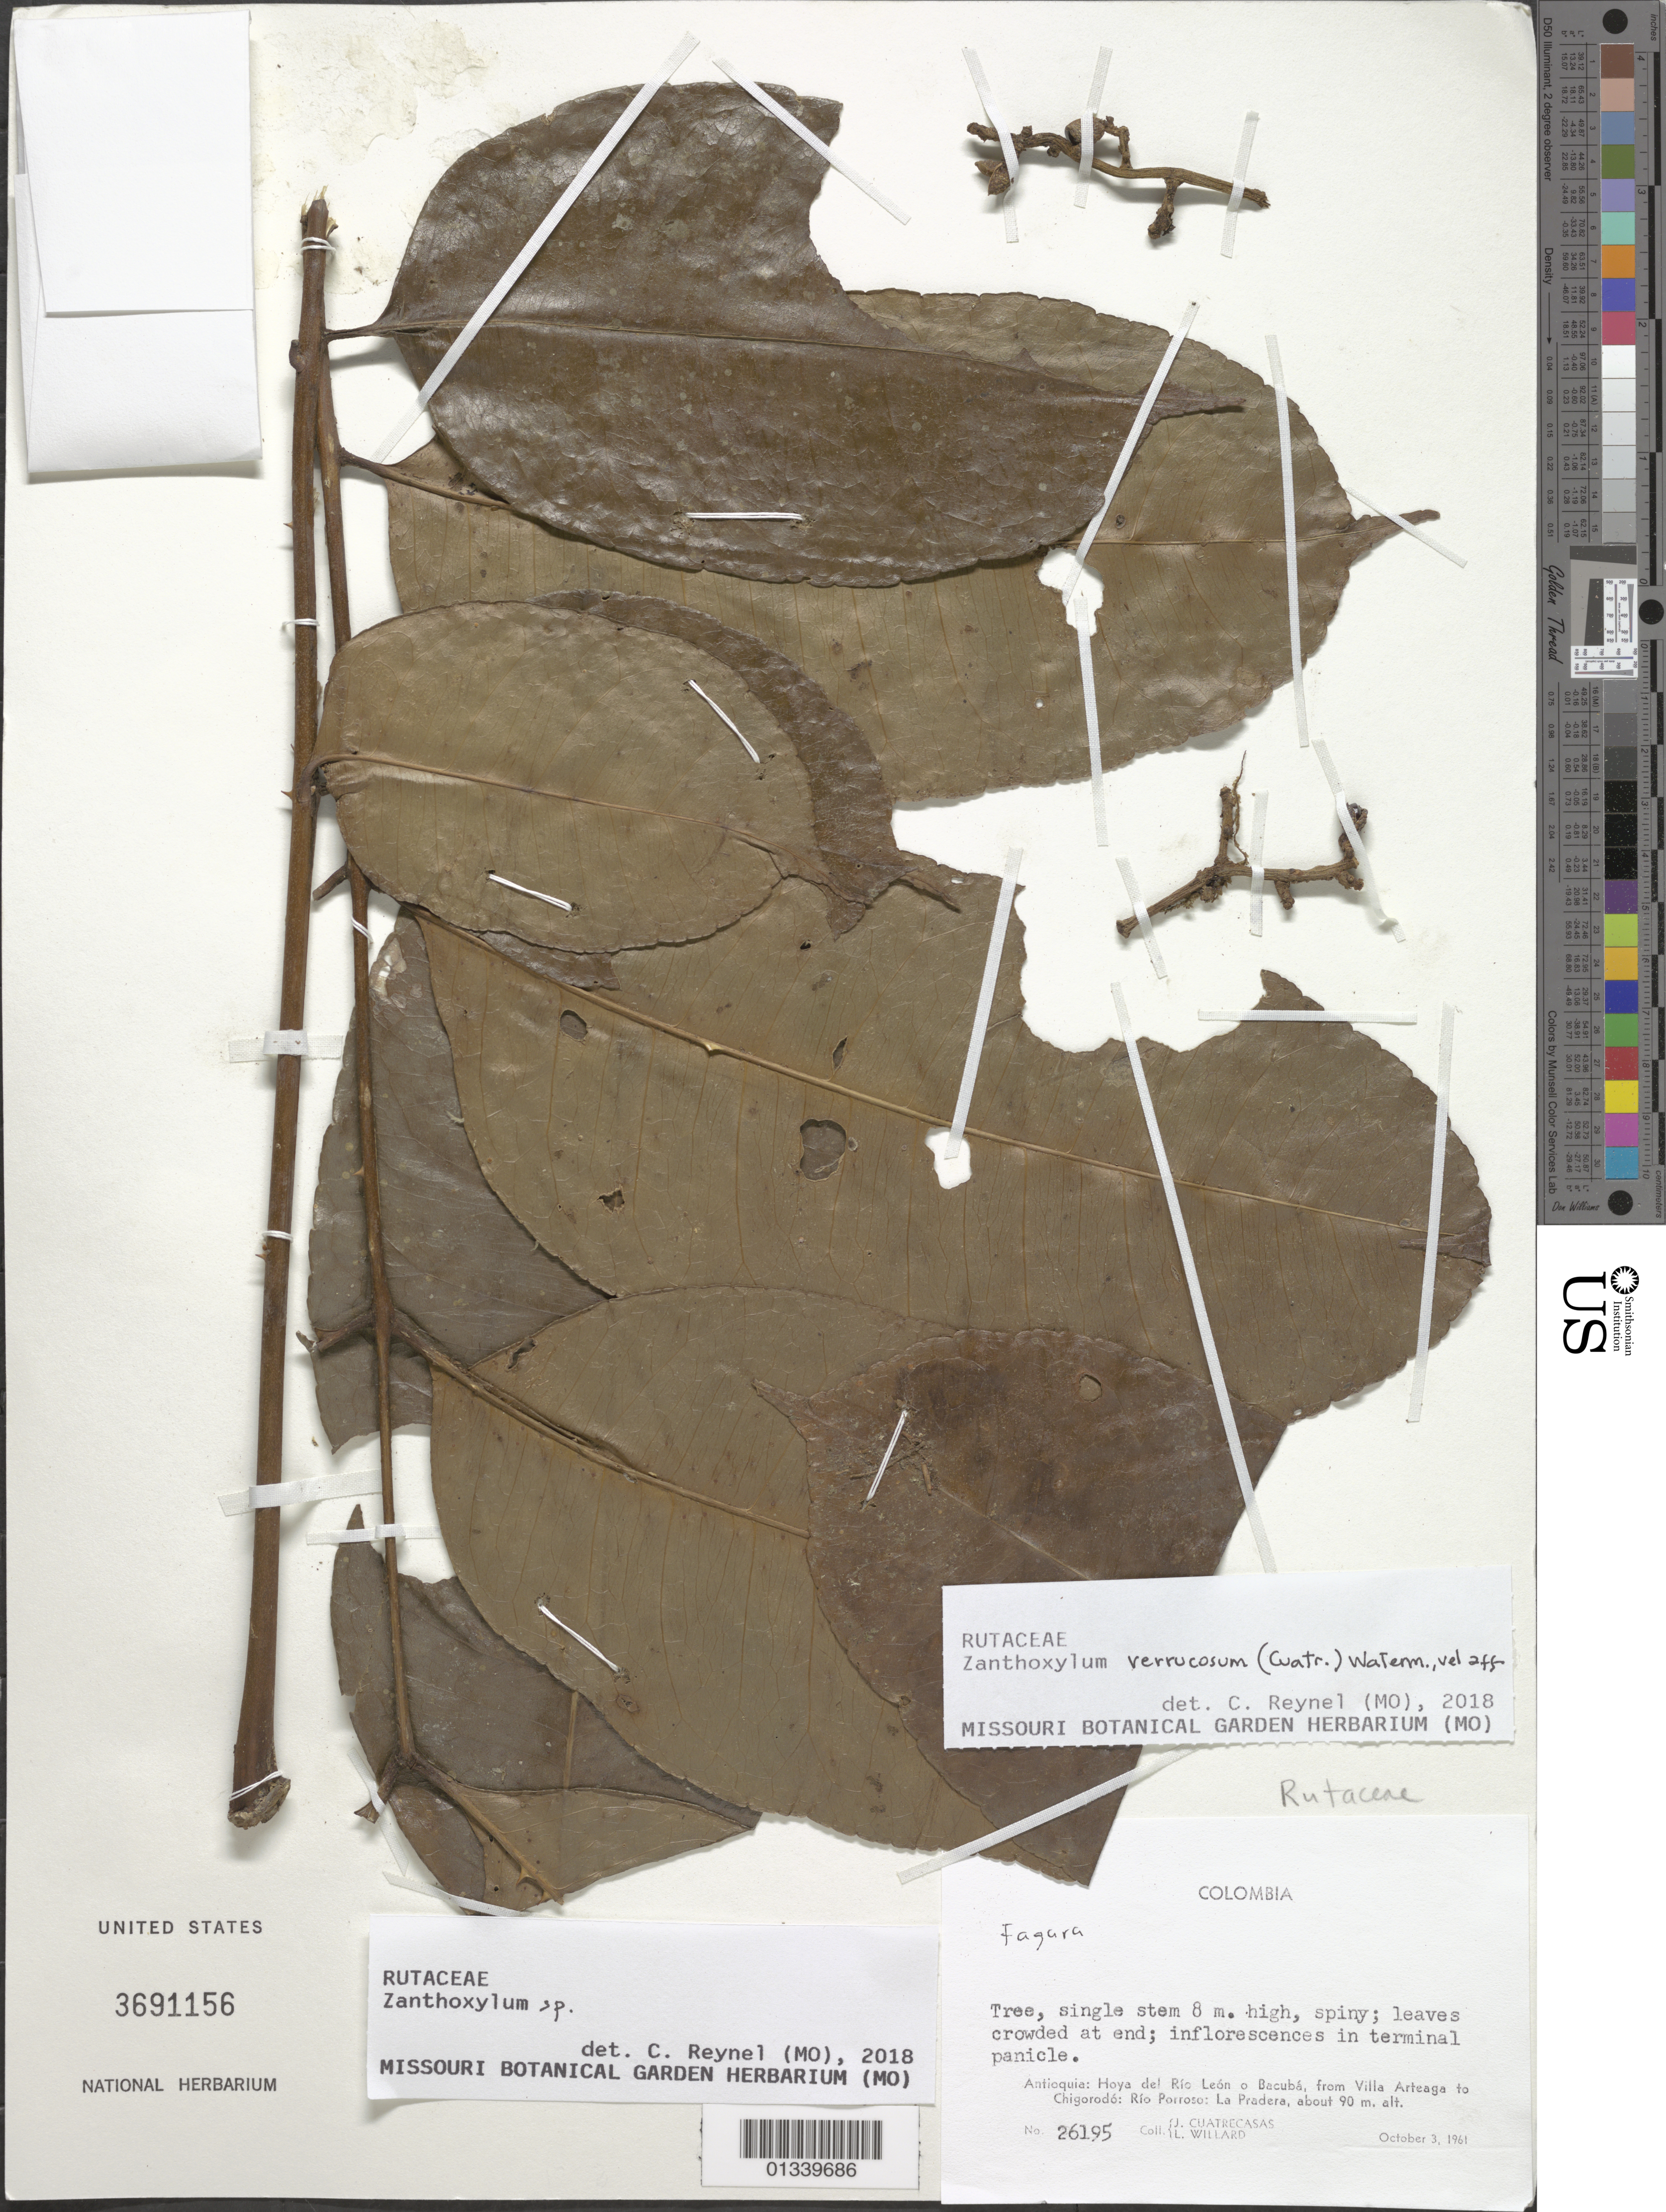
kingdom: Plantae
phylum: Tracheophyta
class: Magnoliopsida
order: Sapindales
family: Rutaceae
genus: Zanthoxylum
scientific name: Zanthoxylum pucro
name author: D.M. Porter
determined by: Londoño-Echeverri, Y.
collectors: J. Cuatrecasas & L. Willard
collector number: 26195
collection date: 1961-10-03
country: Colombia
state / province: Antioquia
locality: Hoya del Rio Leon o Bacuba, from Villa Arteaga to Chigorodo: Rio Porroso: La Pradera.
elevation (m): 90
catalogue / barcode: US 3691156